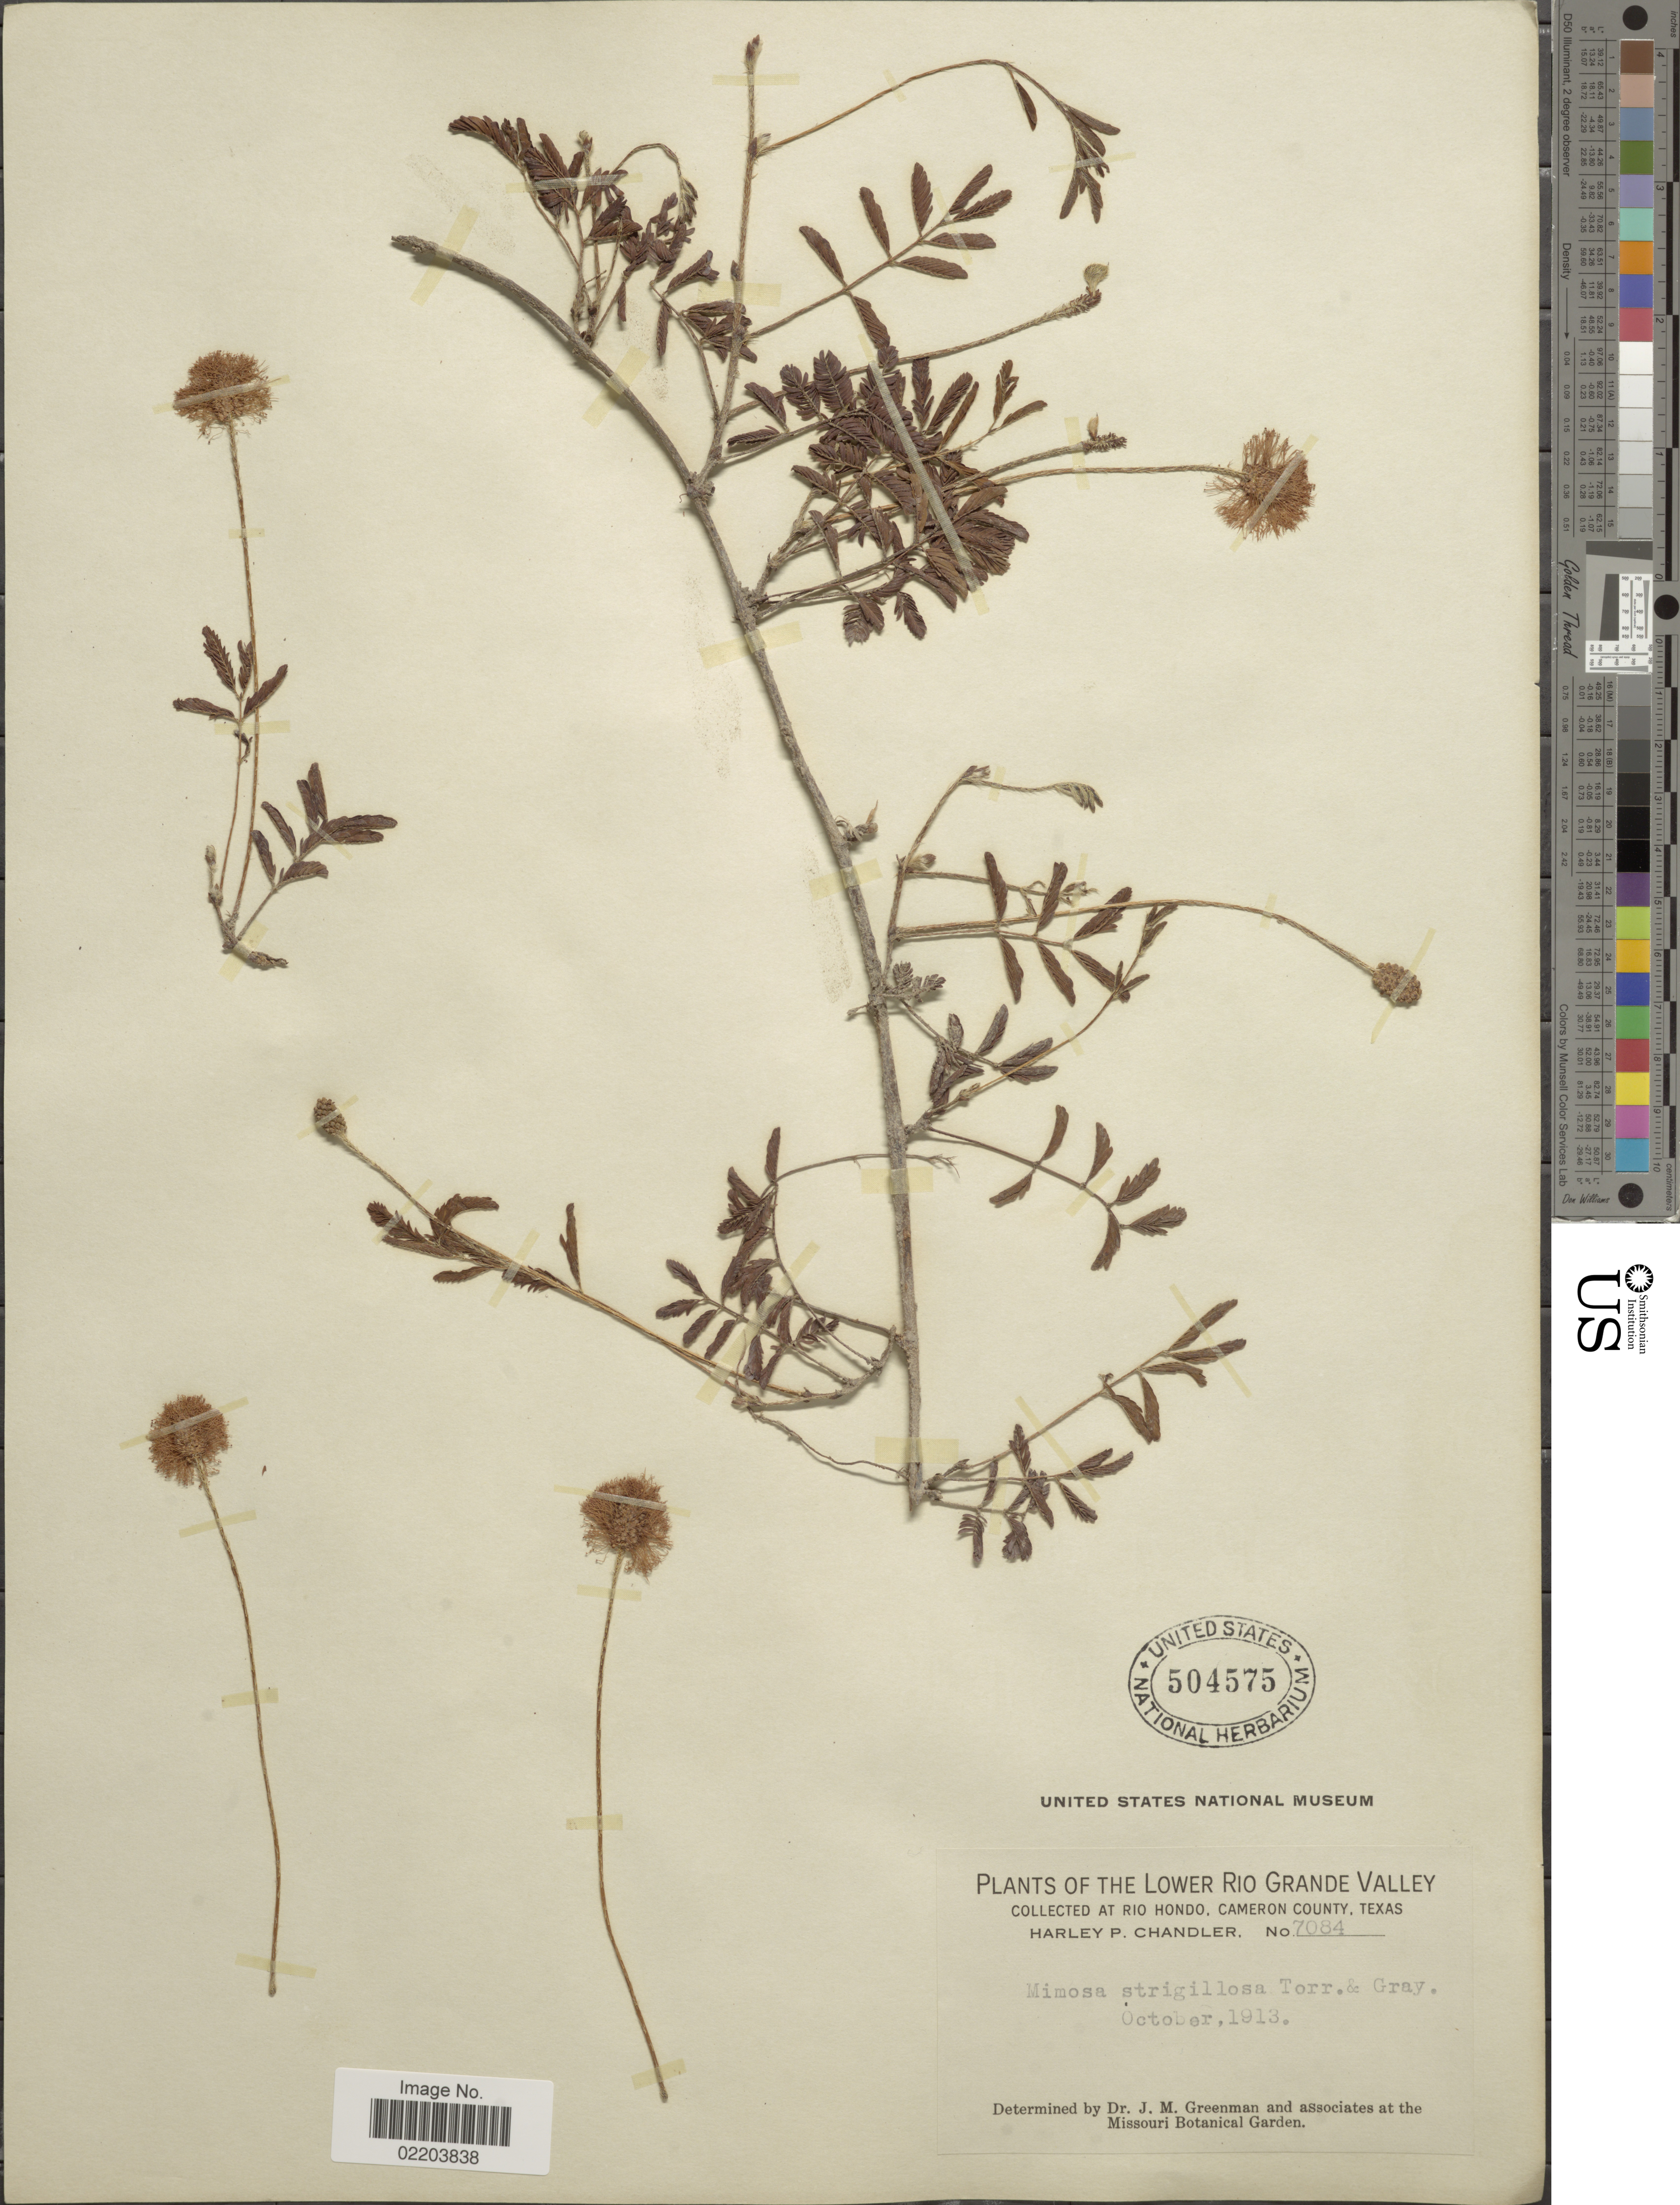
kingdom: Plantae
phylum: Tracheophyta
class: Magnoliopsida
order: Fabales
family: Fabaceae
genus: Mimosa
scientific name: Mimosa strigillosa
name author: Torr. & A. Gray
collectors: H. Chandler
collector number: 7084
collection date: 1913-10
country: United States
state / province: Texas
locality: The Lower Rio Grande Valley, At Rio Hondo, Cameron County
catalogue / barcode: US 504575